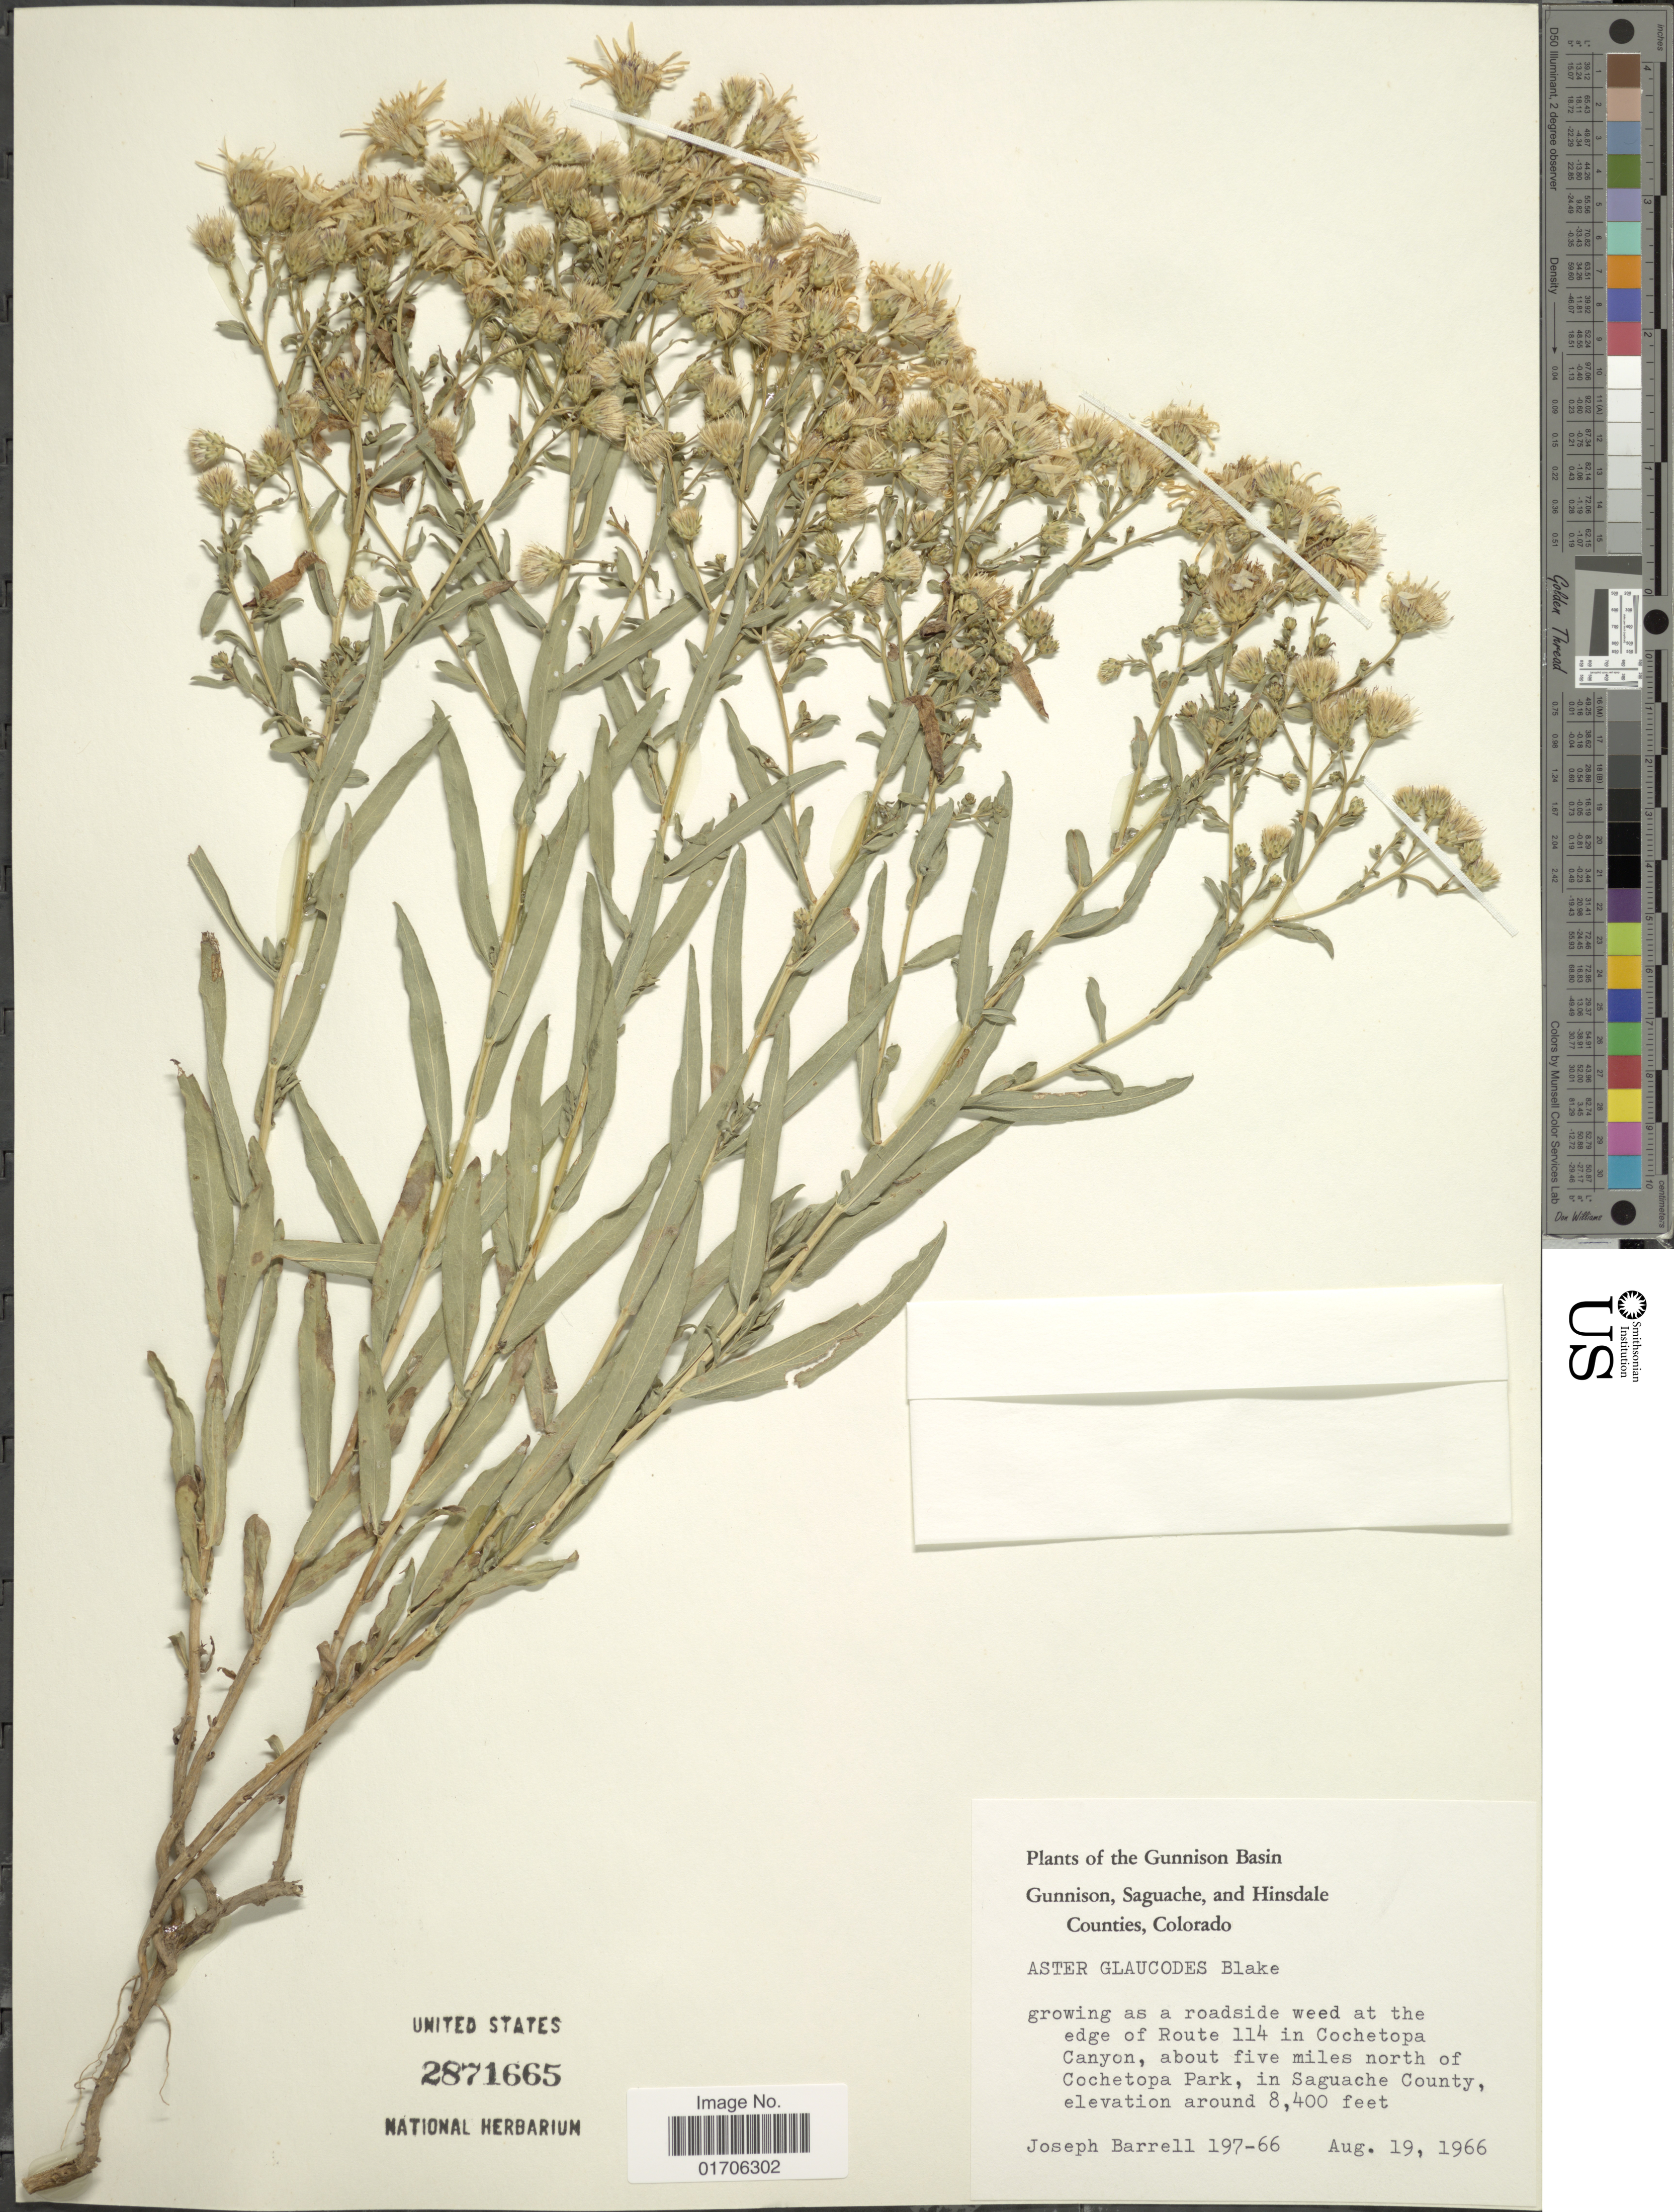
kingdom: Plantae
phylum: Tracheophyta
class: Magnoliopsida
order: Asterales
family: Asteraceae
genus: Eurybia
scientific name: Eurybia glauca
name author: (Nutt.) G.L. Nesom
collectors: J. Barrell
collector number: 197-66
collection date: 1966-08-19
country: United States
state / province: Colorado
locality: Gunnison Basin. Gunnison, Saguache, and Hinsdale Counties, Colorado. Growing as a roadside weed at the edge of Route 114 in Cochetopa Canyon, about five miles north of Cochetopa Park, in Saguache County.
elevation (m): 2560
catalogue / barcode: US 2871665